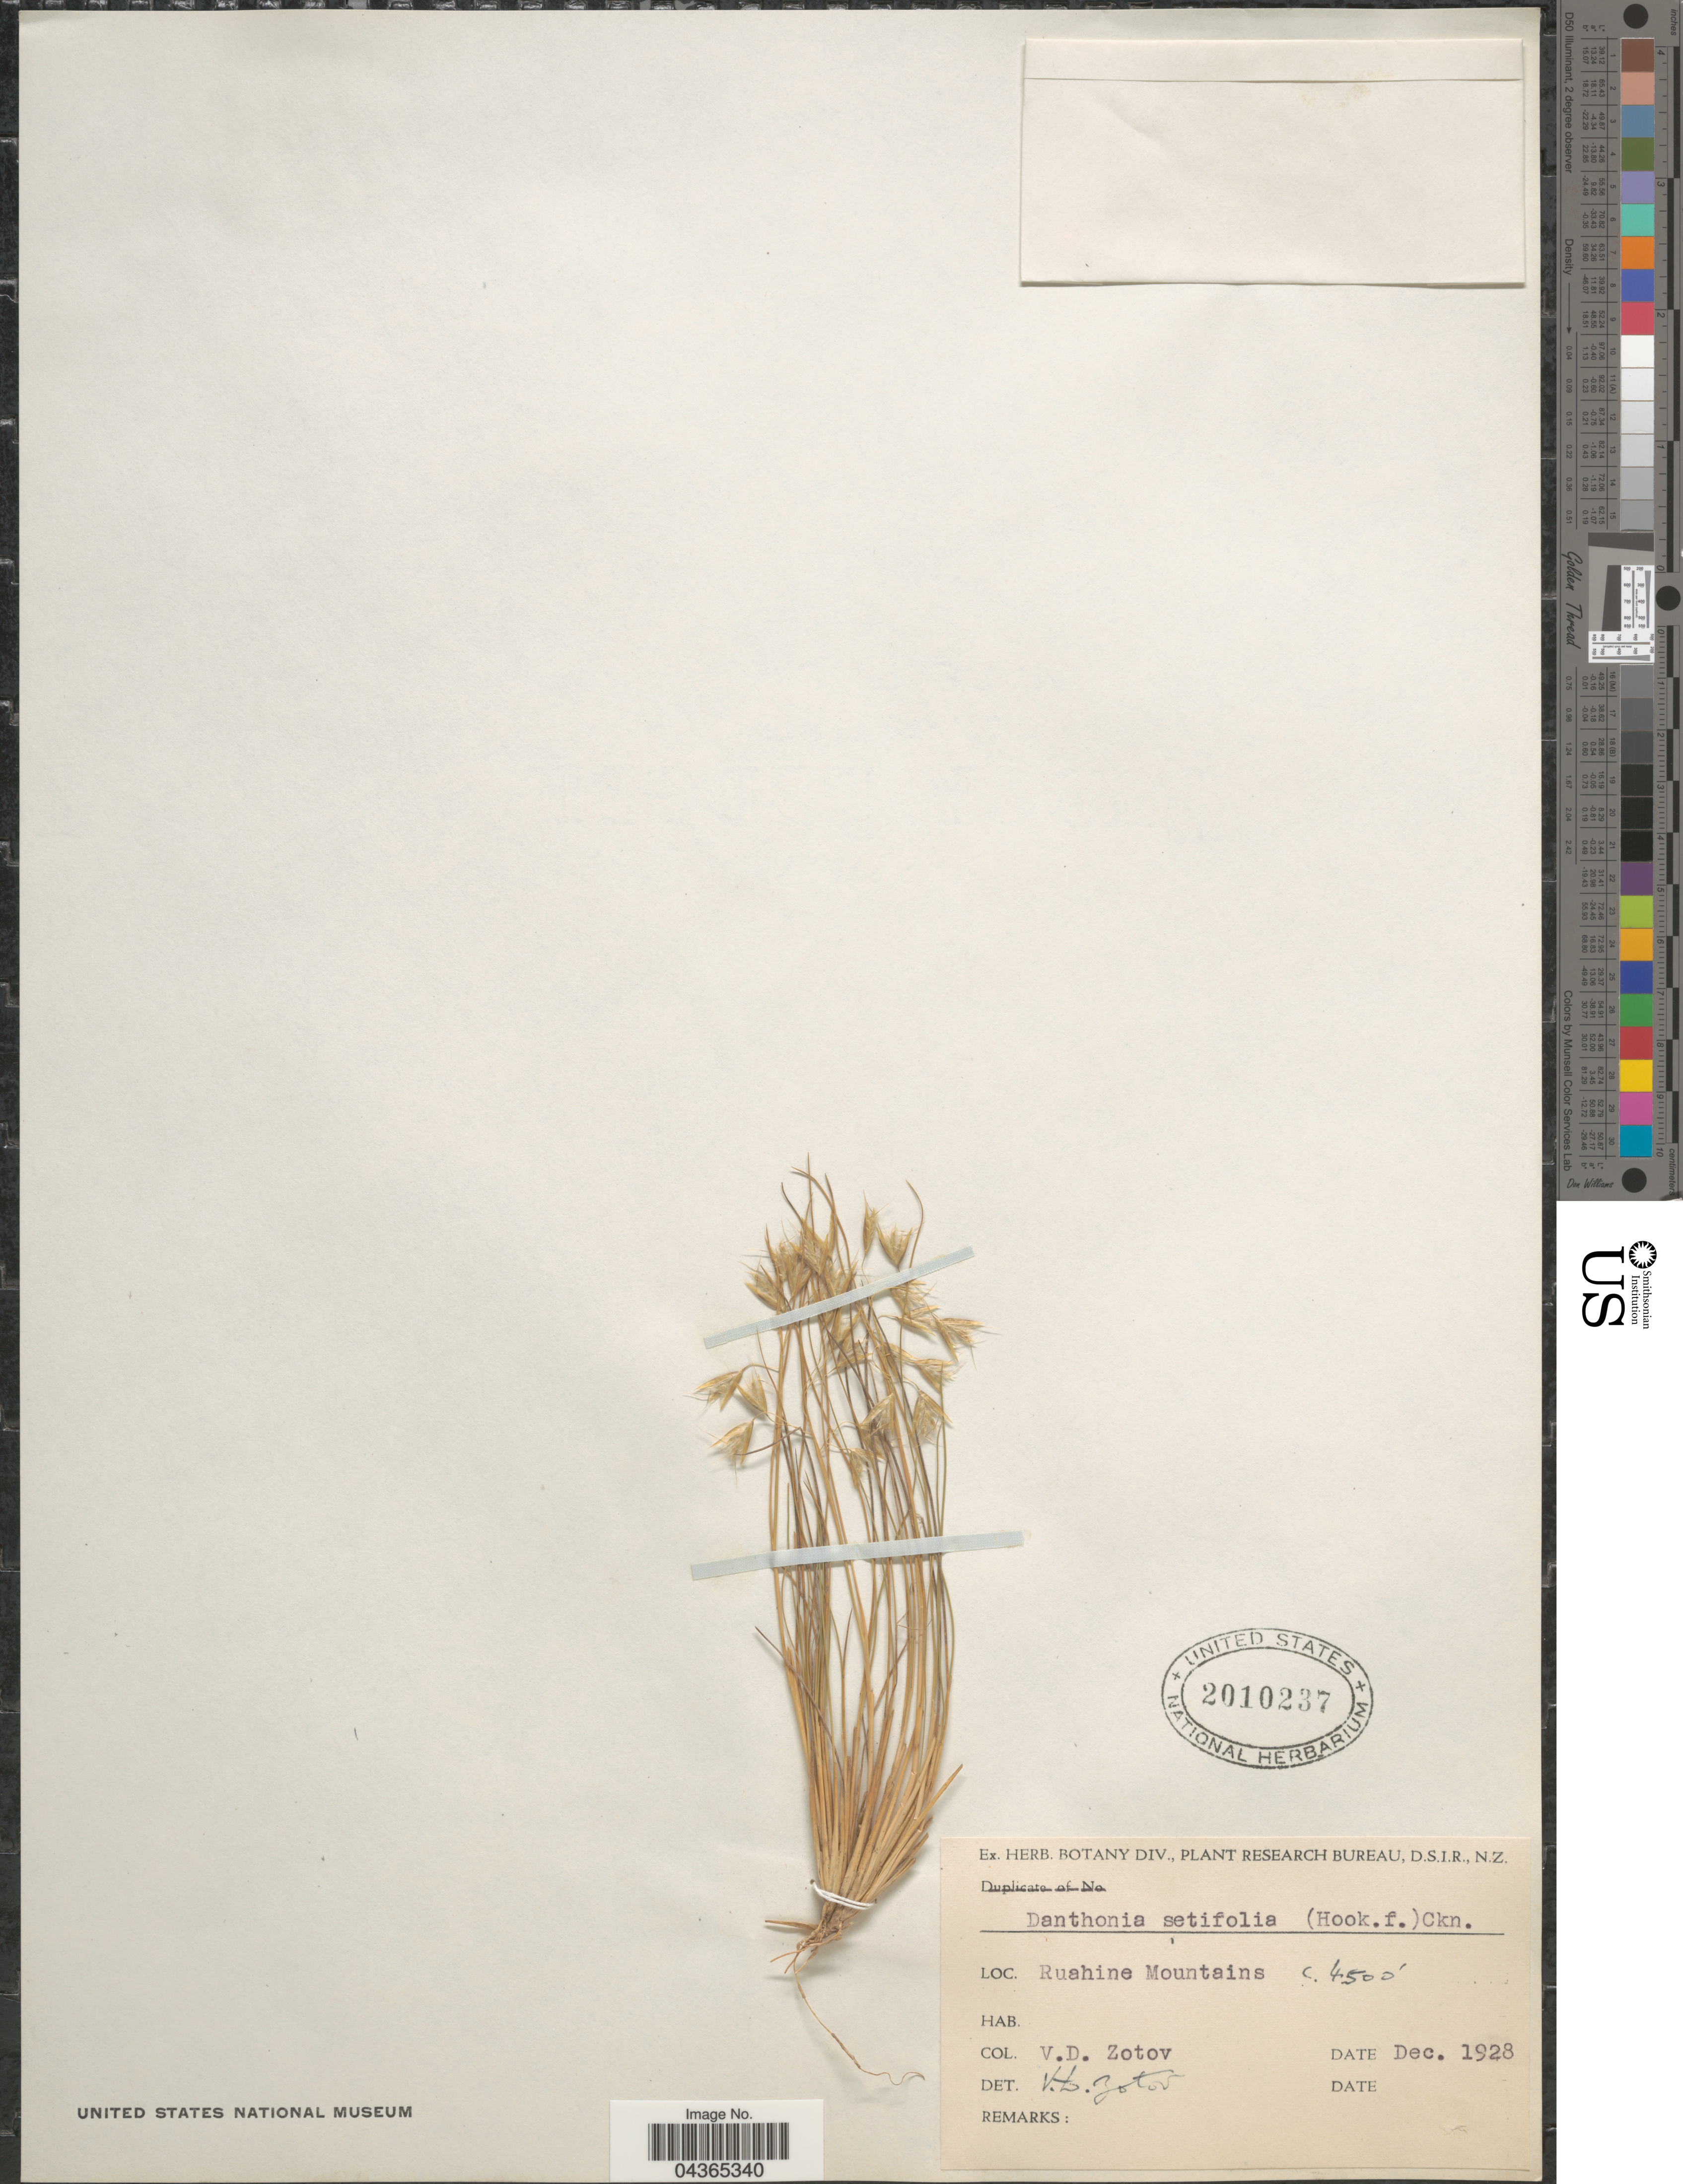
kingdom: Plantae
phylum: Tracheophyta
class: Liliopsida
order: Poales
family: Poaceae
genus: Rytidosperma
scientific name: Rytidosperma setifolium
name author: (Hook. f.) Connor & Edgar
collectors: V. Zotov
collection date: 1928-12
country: New Zealand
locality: Ruahine Mountains.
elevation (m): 1372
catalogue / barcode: US 2010237